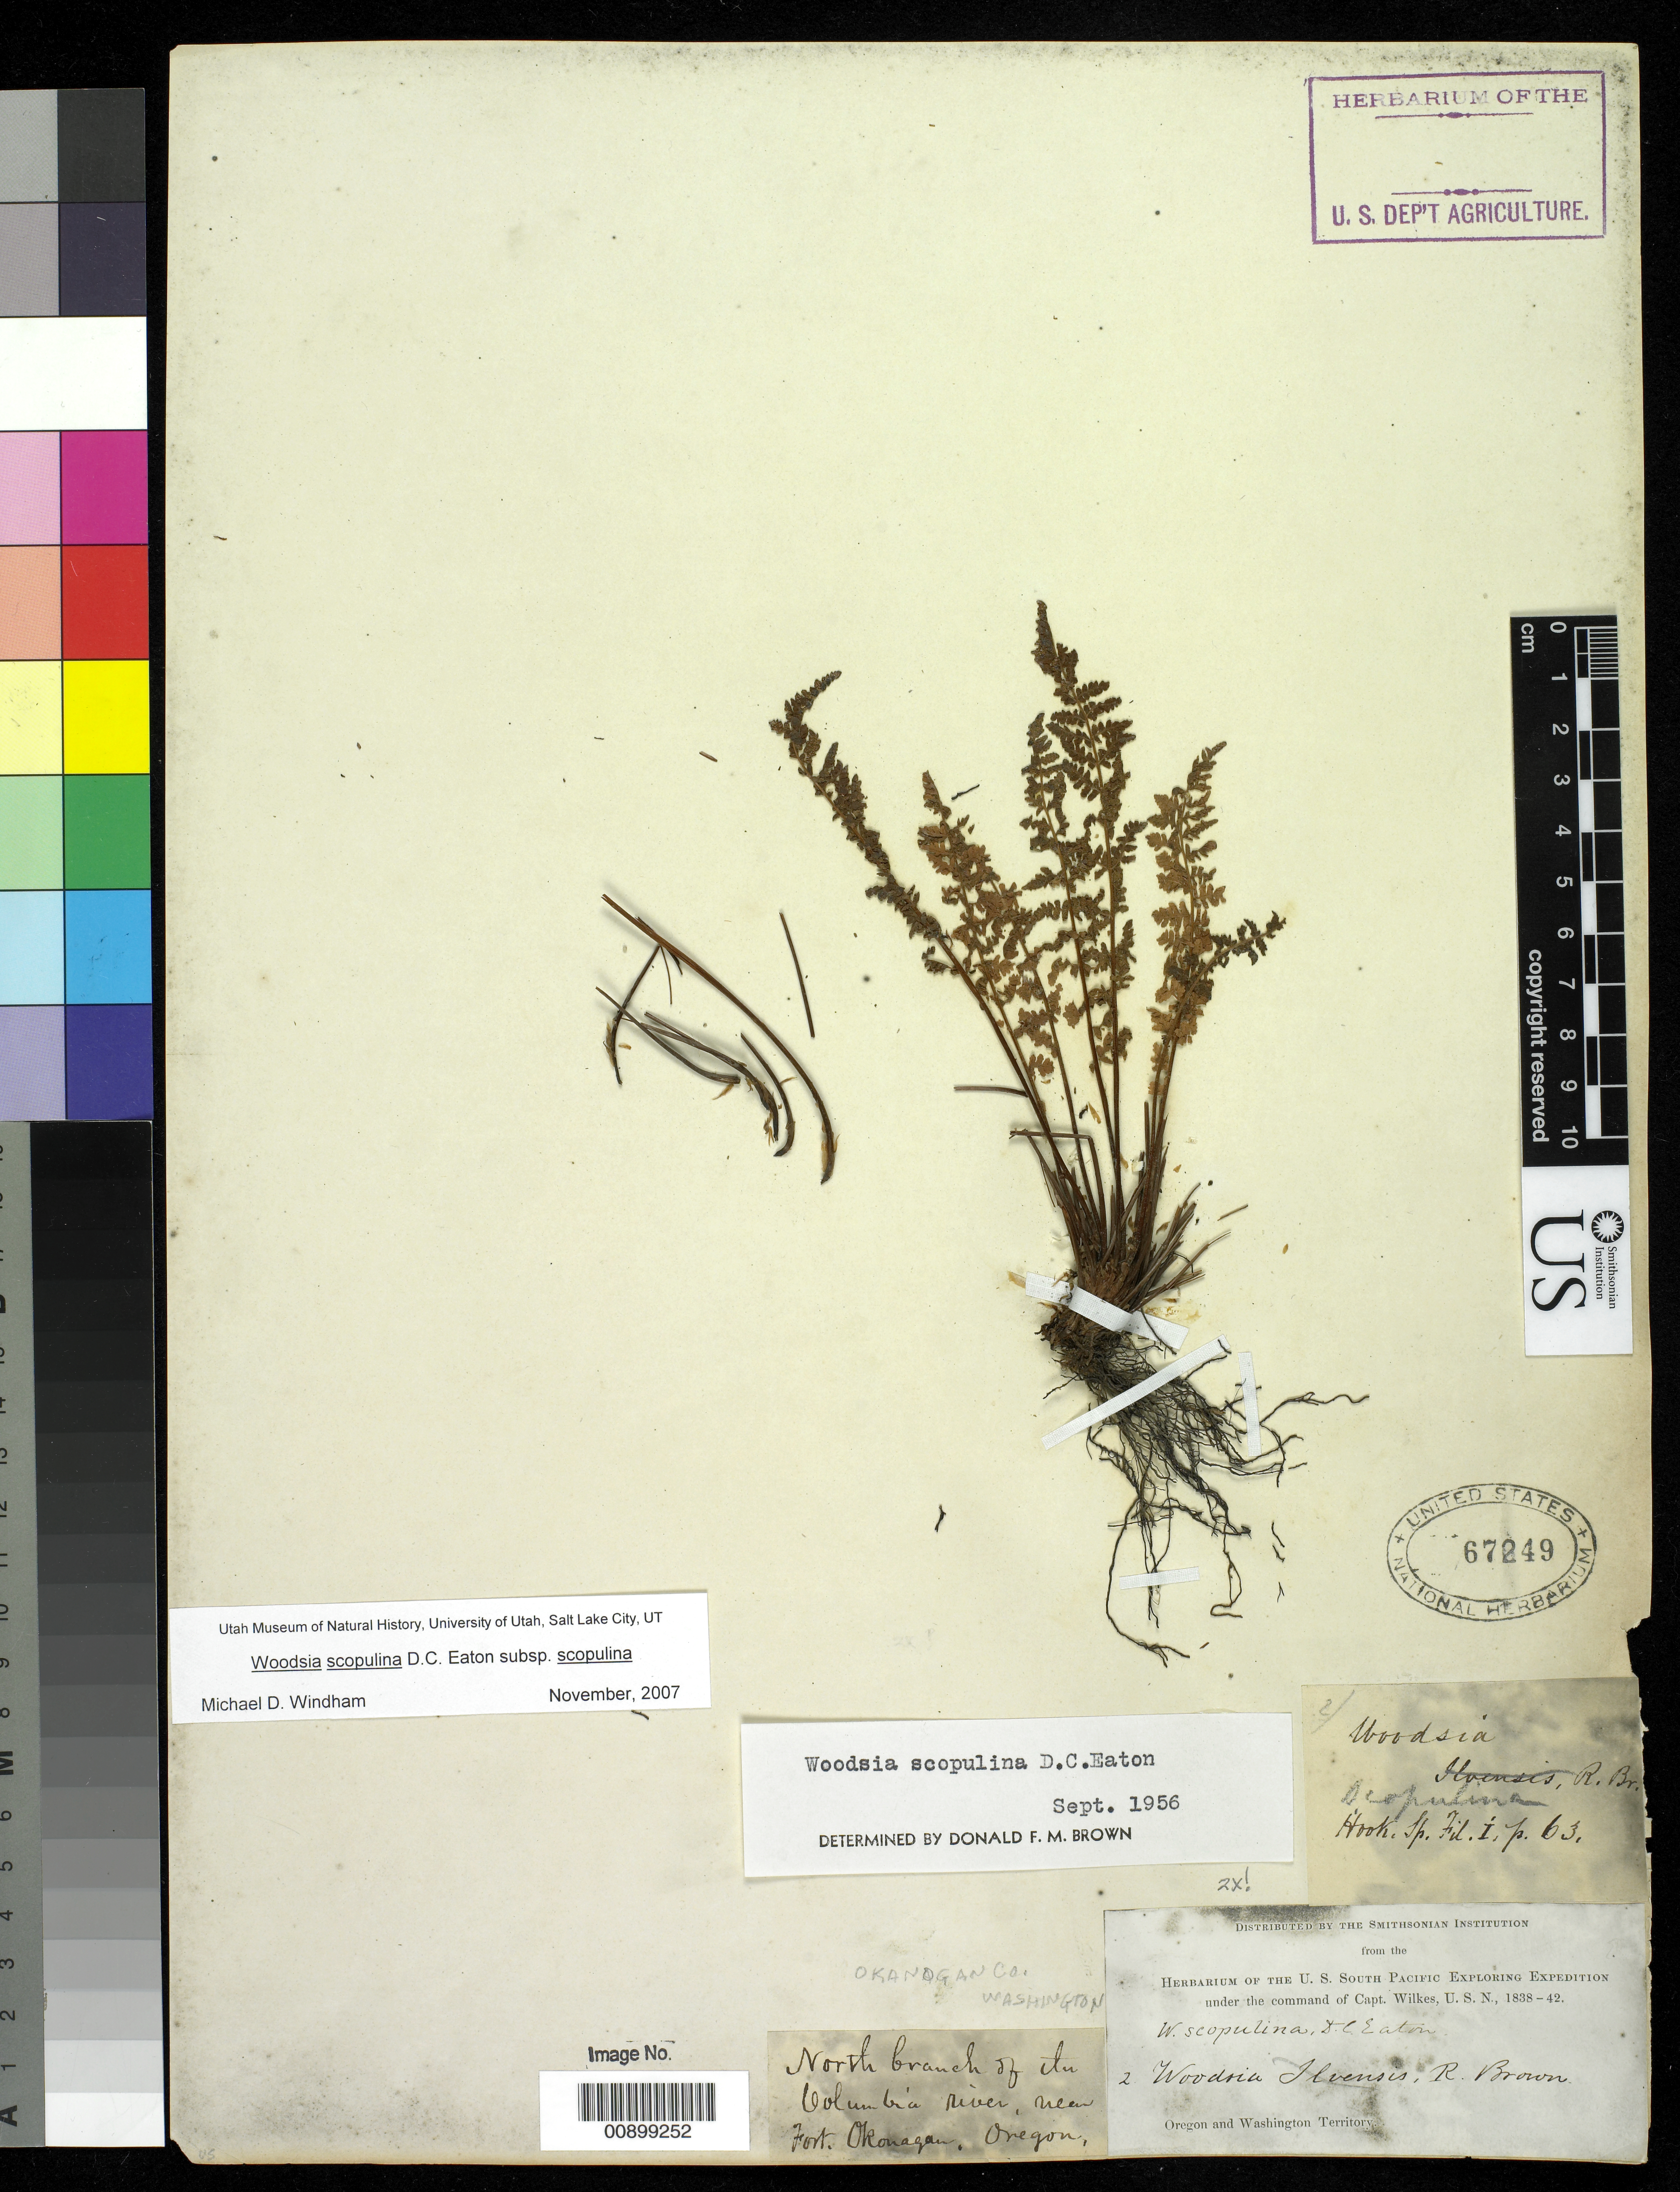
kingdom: Plantae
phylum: Tracheophyta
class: Polypodiopsida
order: Polypodiales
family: Woodsiaceae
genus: Woodsia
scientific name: Woodsia scopulina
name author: D.C. Eaton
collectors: Wilkes Explor. Exped.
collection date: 1838/1842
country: United States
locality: Oregon and Washington Territory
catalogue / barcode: US 67249